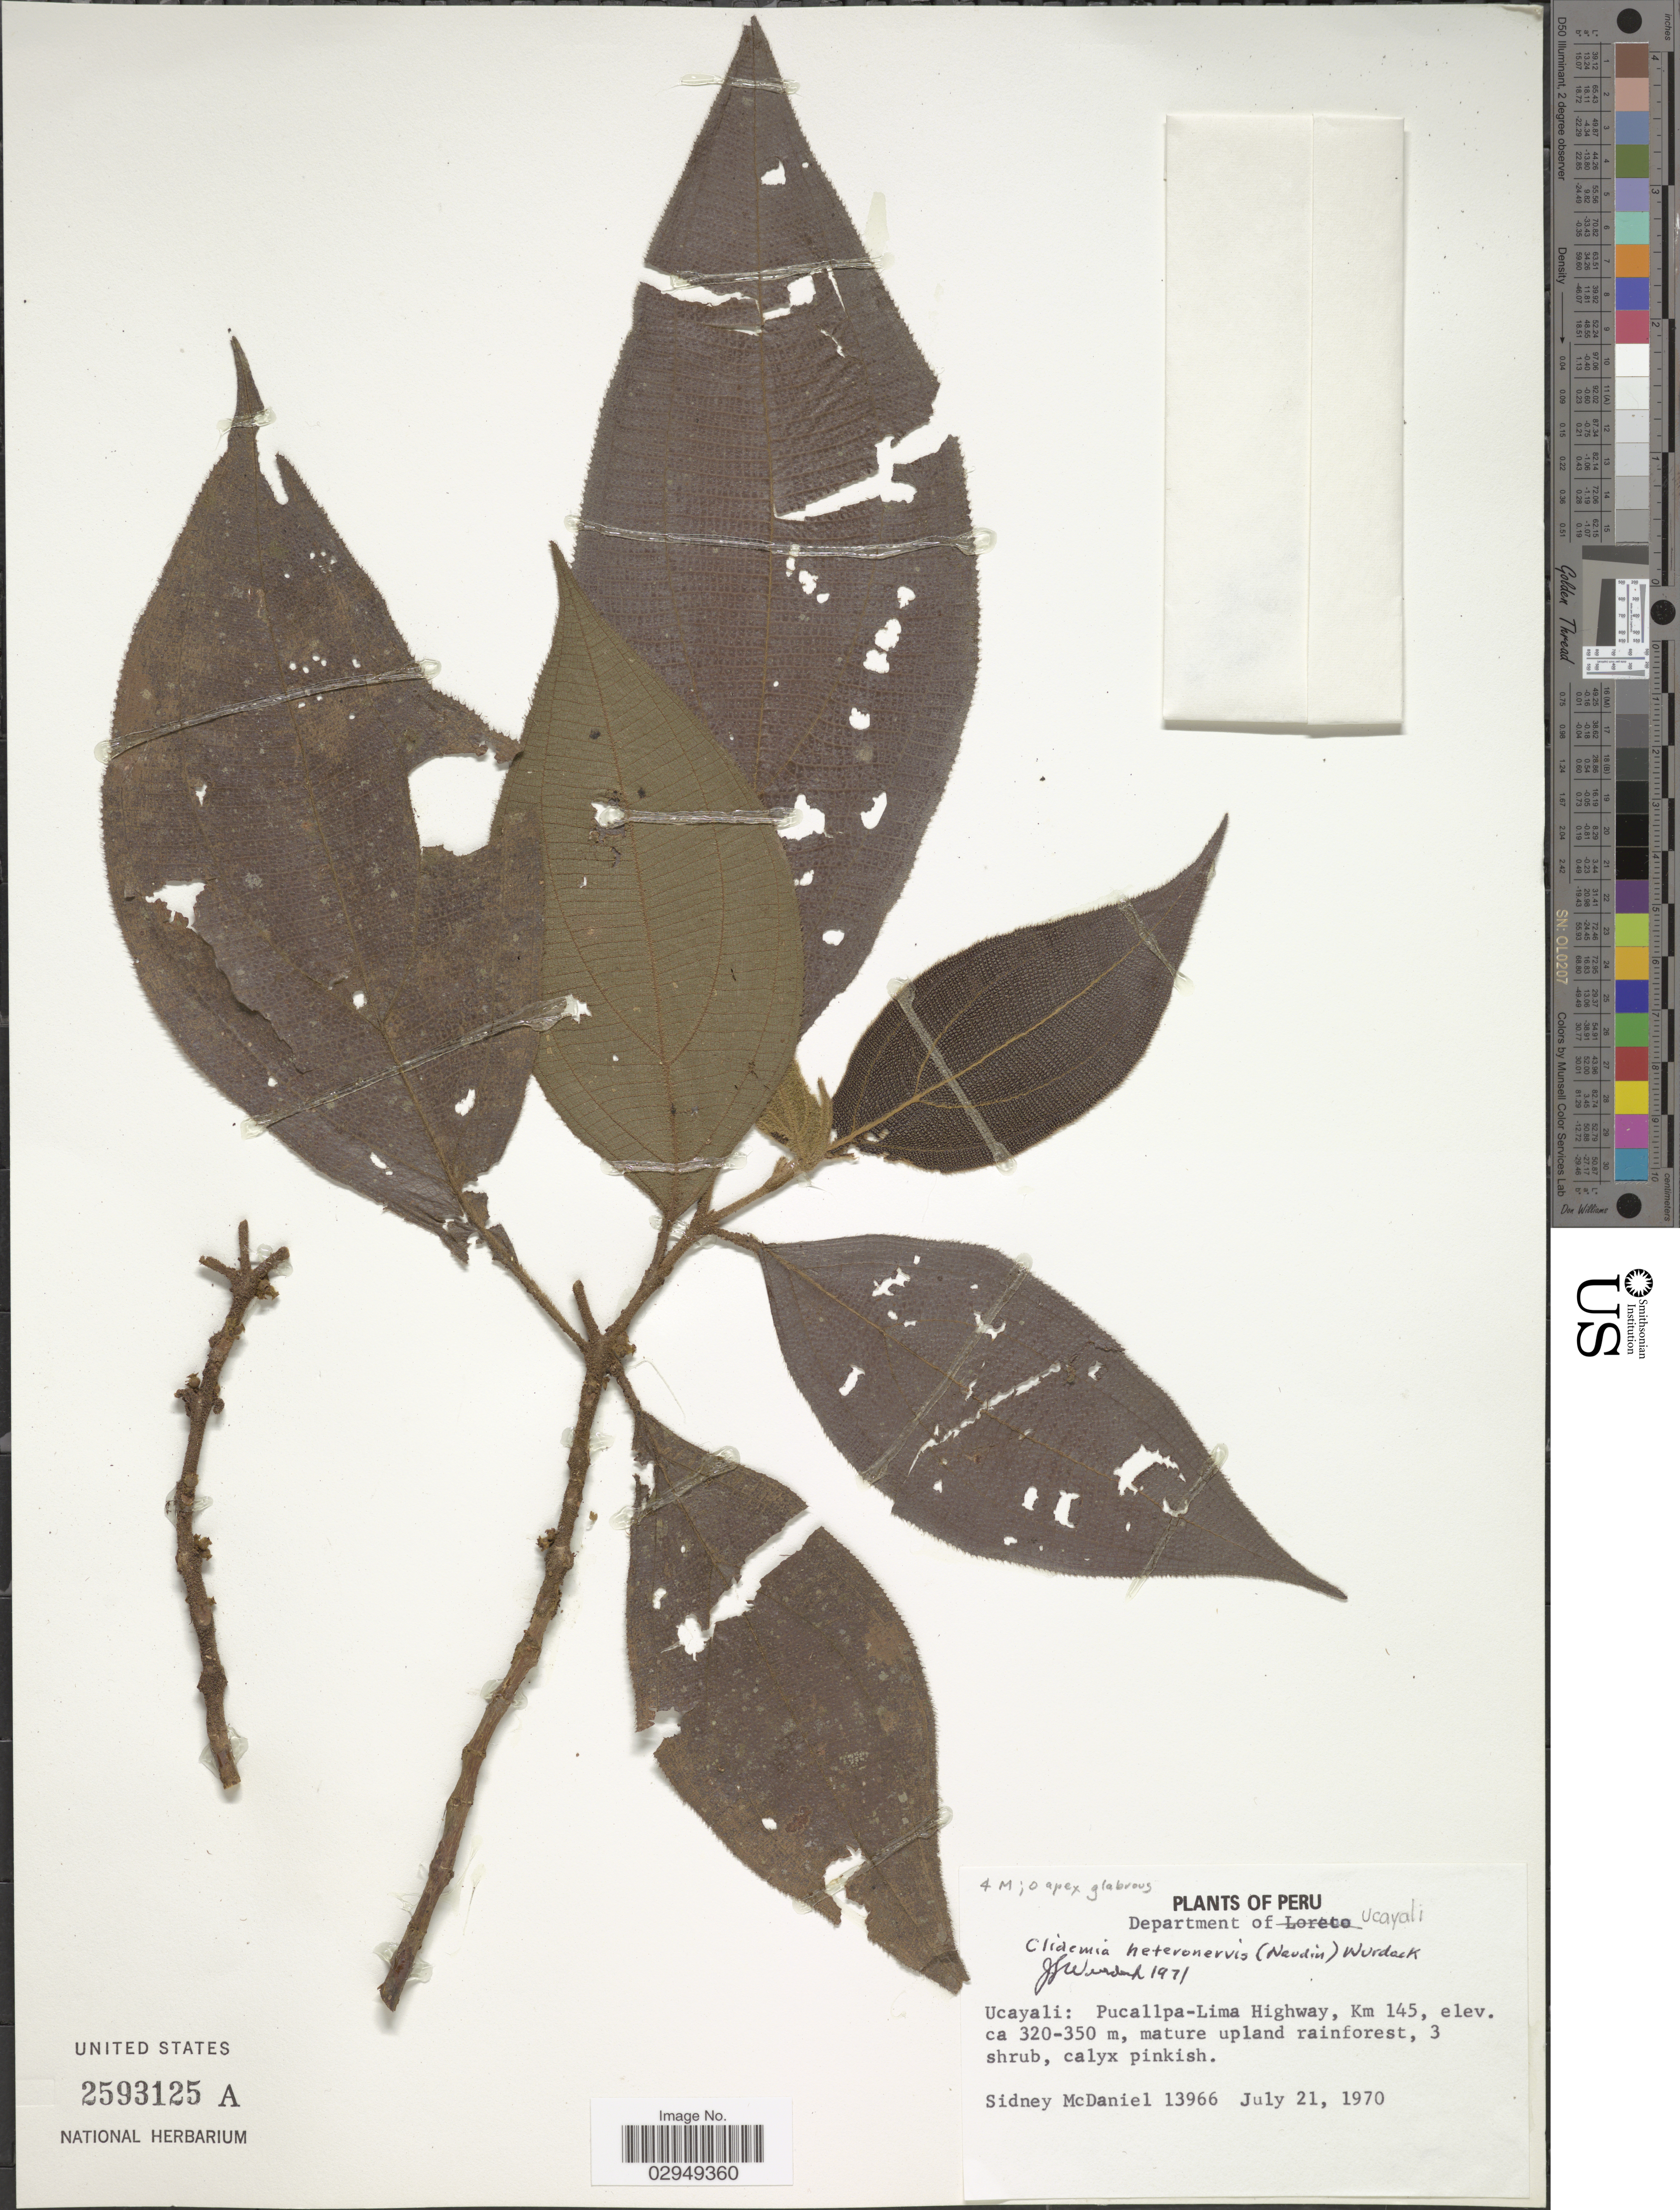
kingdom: Plantae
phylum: Tracheophyta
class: Magnoliopsida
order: Myrtales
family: Melastomataceae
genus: Clidemia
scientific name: Clidemia heteronervis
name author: (Naudin) Wurdack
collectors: S. McDaniel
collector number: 13966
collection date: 1970-07-21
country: Peru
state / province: Ucayali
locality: Department of Ucayali. Ucayali: Pucallpa-Lima Highway, Km 145.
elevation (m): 320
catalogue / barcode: US 2593125A